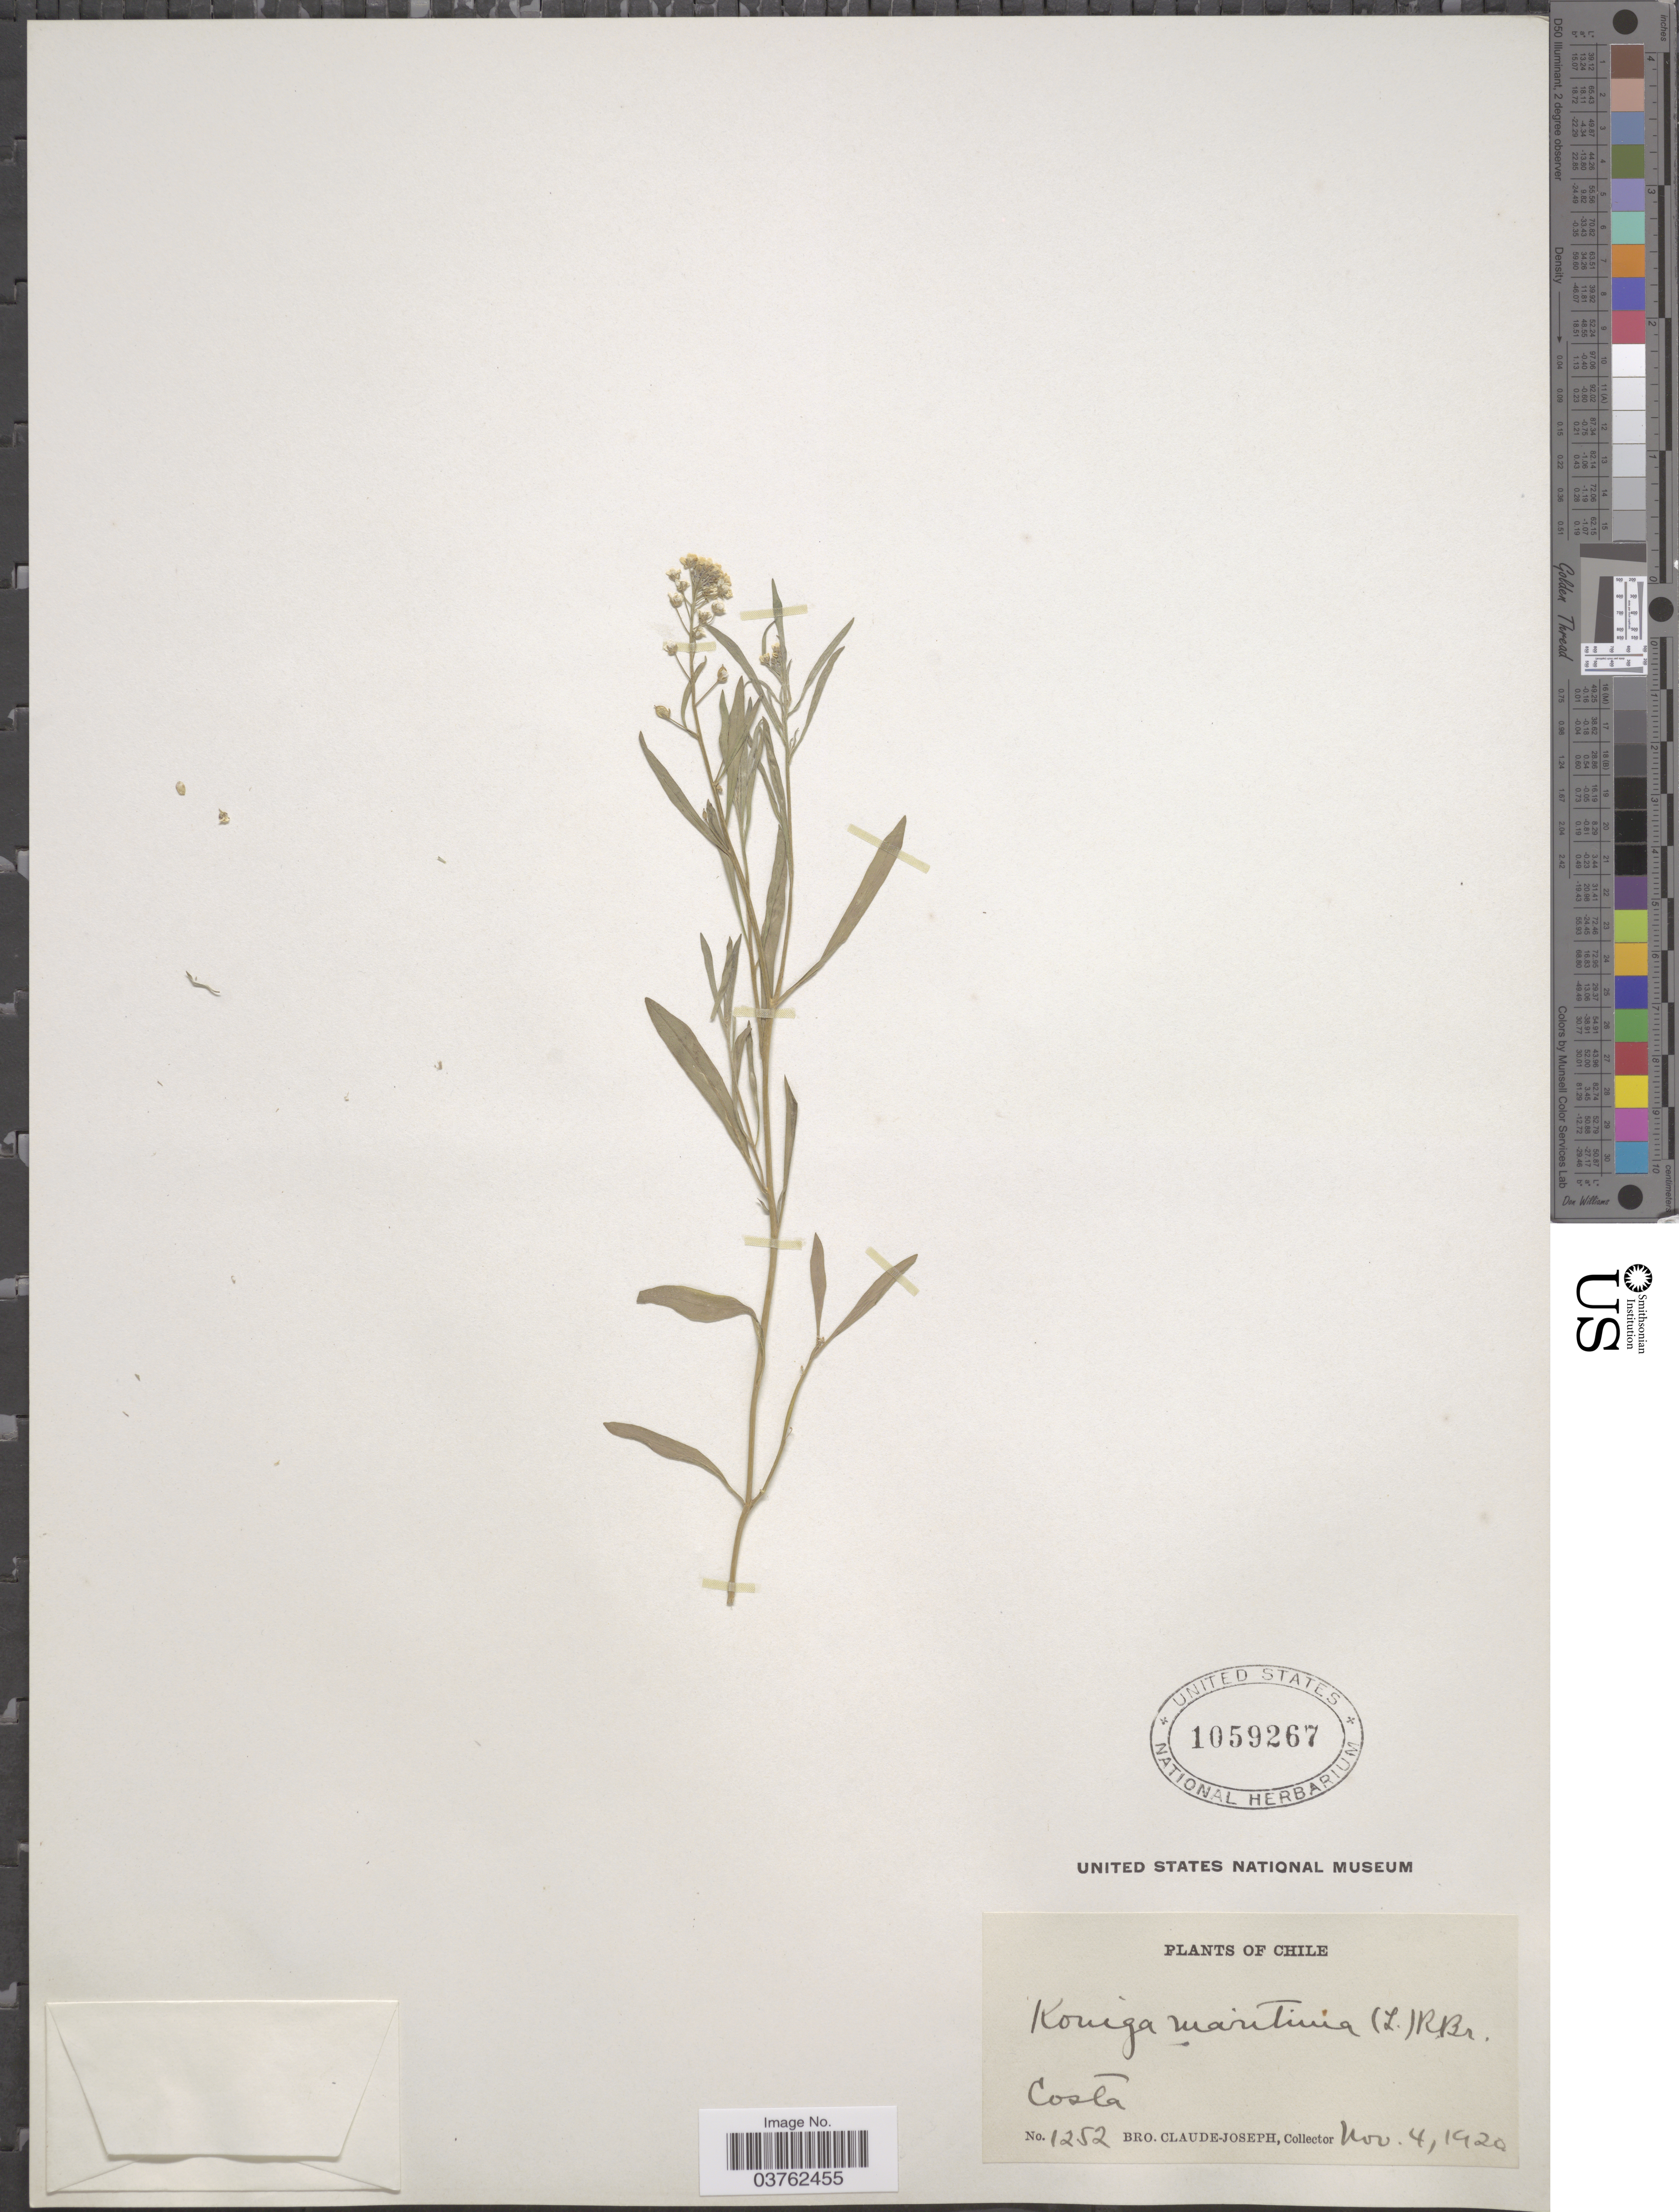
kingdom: Plantae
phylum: Tracheophyta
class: Magnoliopsida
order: Brassicales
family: Brassicaceae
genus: Lobularia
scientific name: Lobularia maritima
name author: (L.) Desv.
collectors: Bro. Claude-Joseph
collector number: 1252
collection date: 1920-11-04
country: Chile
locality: Costa.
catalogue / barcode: US 1059267